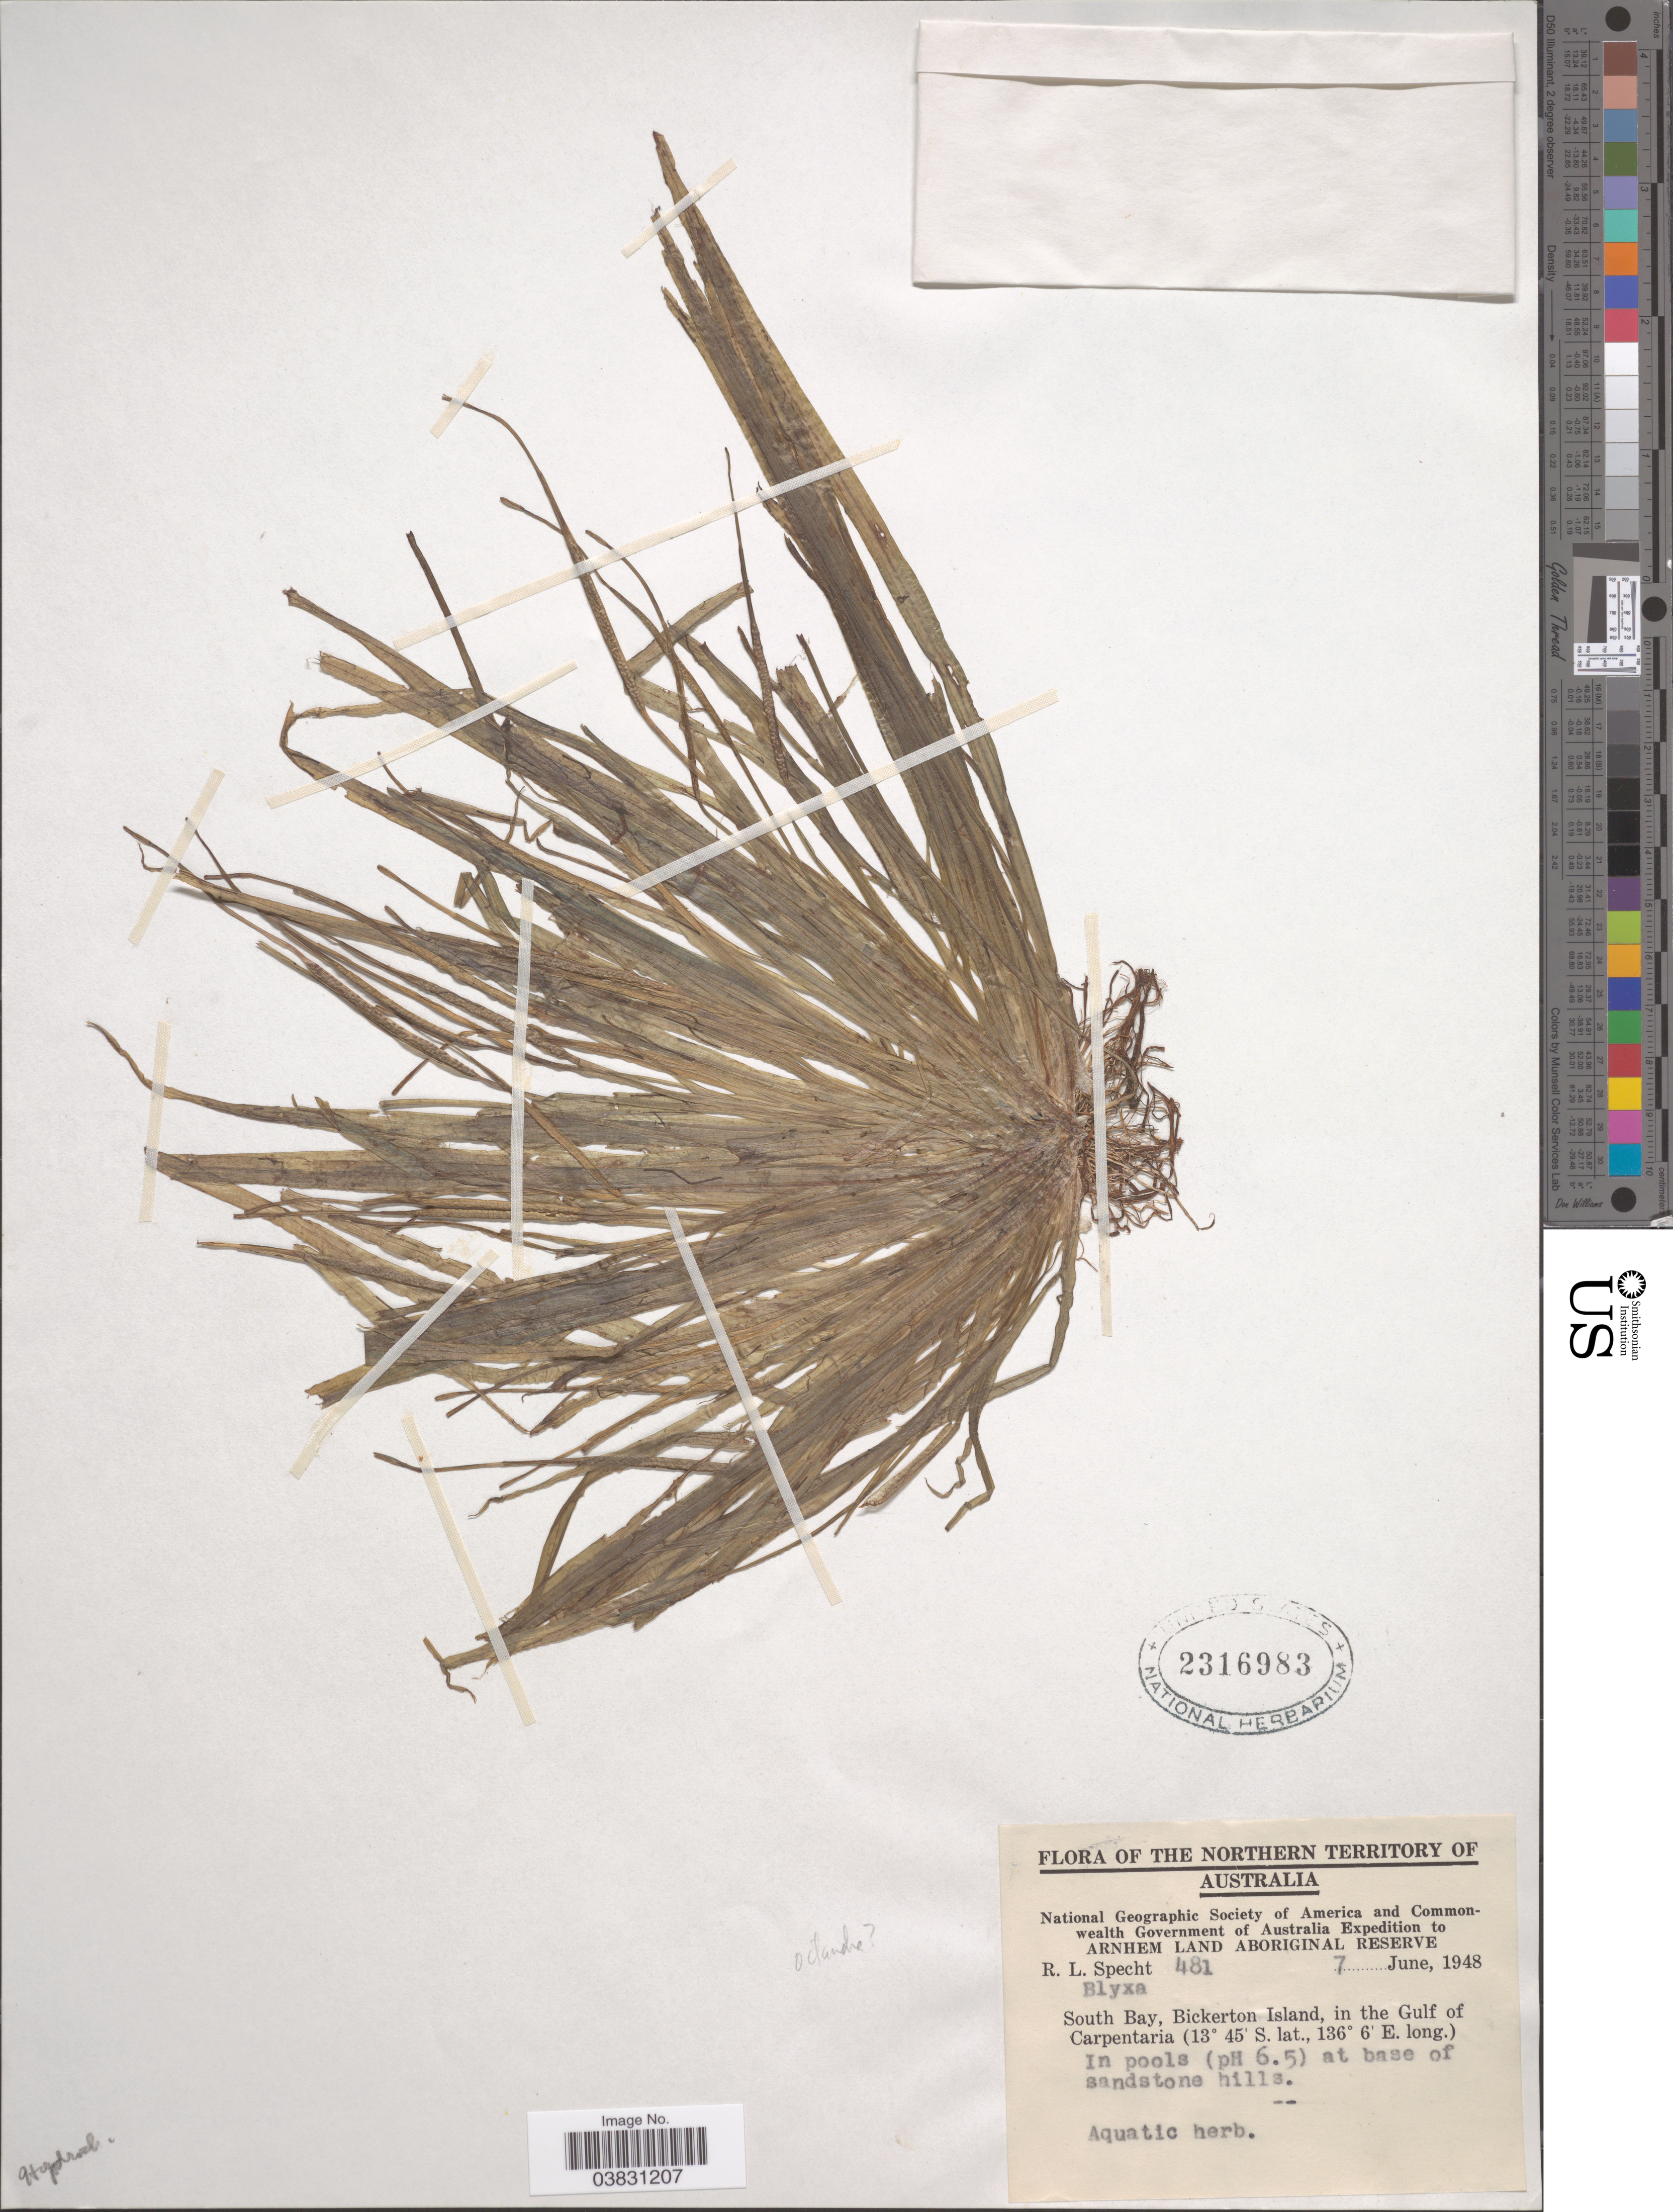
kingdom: Plantae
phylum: Tracheophyta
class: Liliopsida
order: Alismatales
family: Hydrocharitaceae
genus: Blyxa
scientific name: Blyxa sp.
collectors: R. L. Specht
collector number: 481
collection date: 1948-06-07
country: Australia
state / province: Northern Territory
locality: South Bay, Bickerton Island, in the Gulf of Carpentaria.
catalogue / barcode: US 2316983